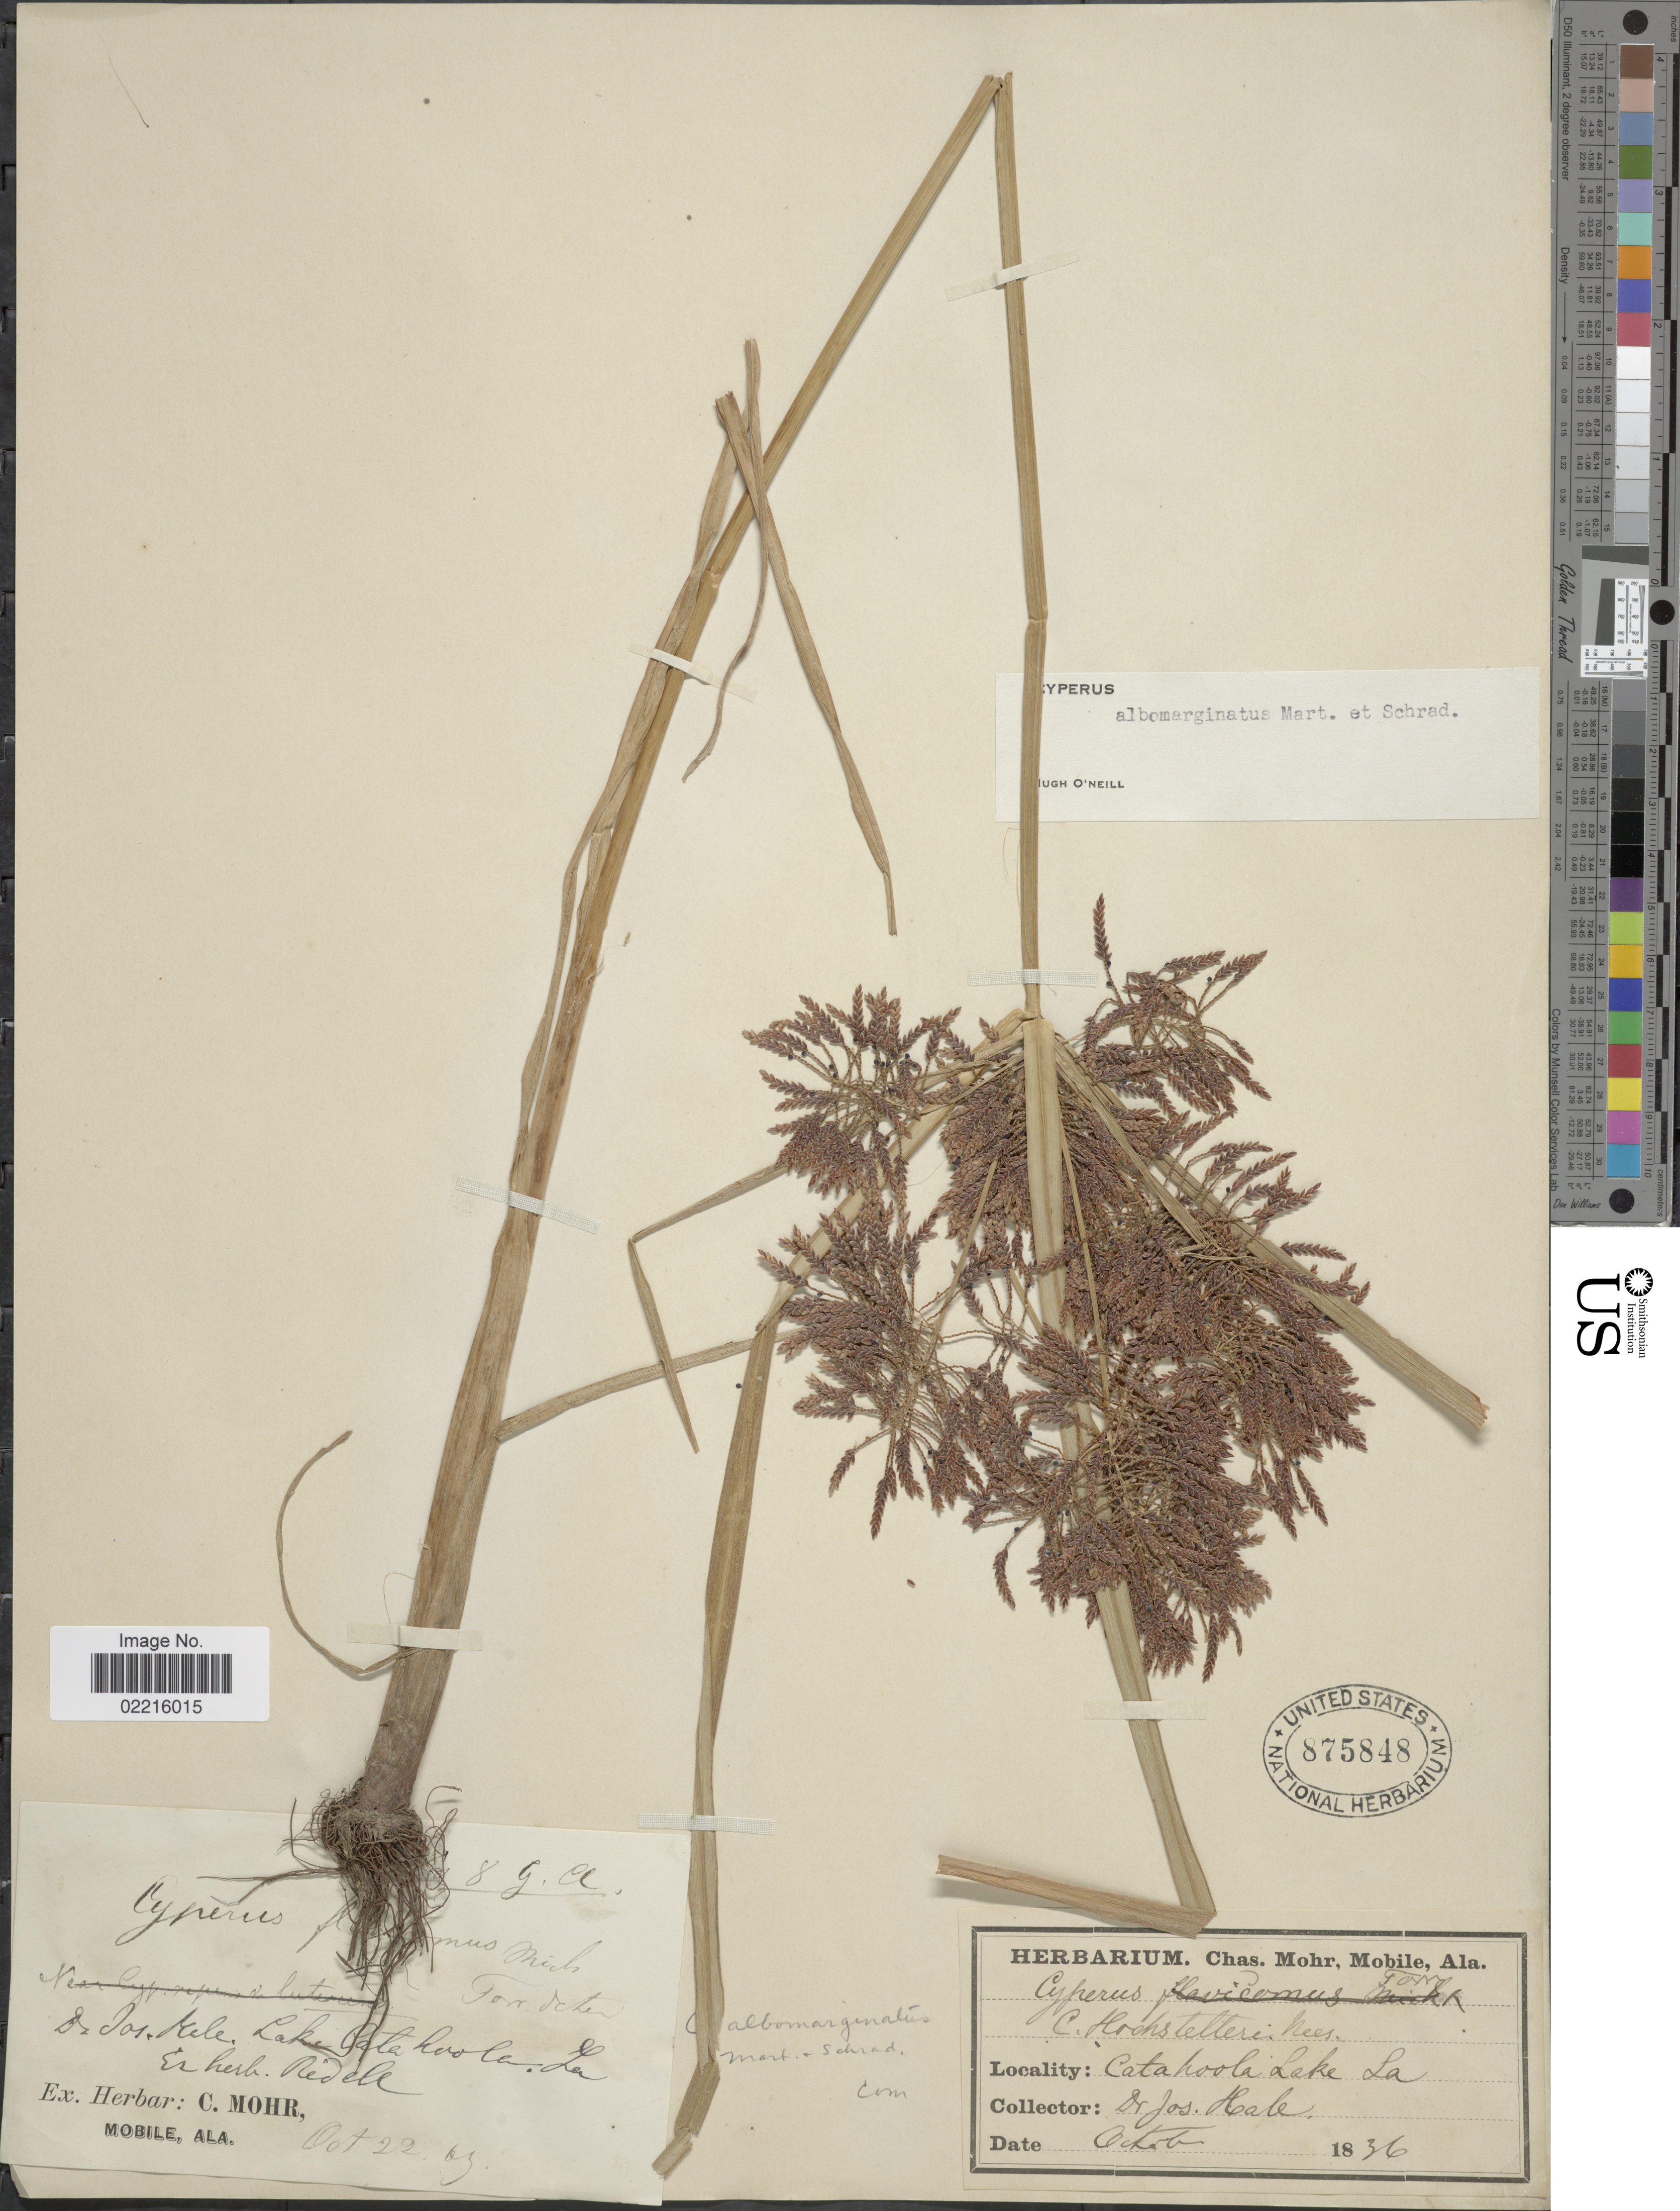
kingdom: Plantae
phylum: Tracheophyta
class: Liliopsida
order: Poales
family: Cyperaceae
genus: Cyperus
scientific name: Cyperus flavicomus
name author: Michx.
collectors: J. Hale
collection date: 1836-10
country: United States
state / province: Louisiana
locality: Catahoola Lake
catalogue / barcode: US 875848